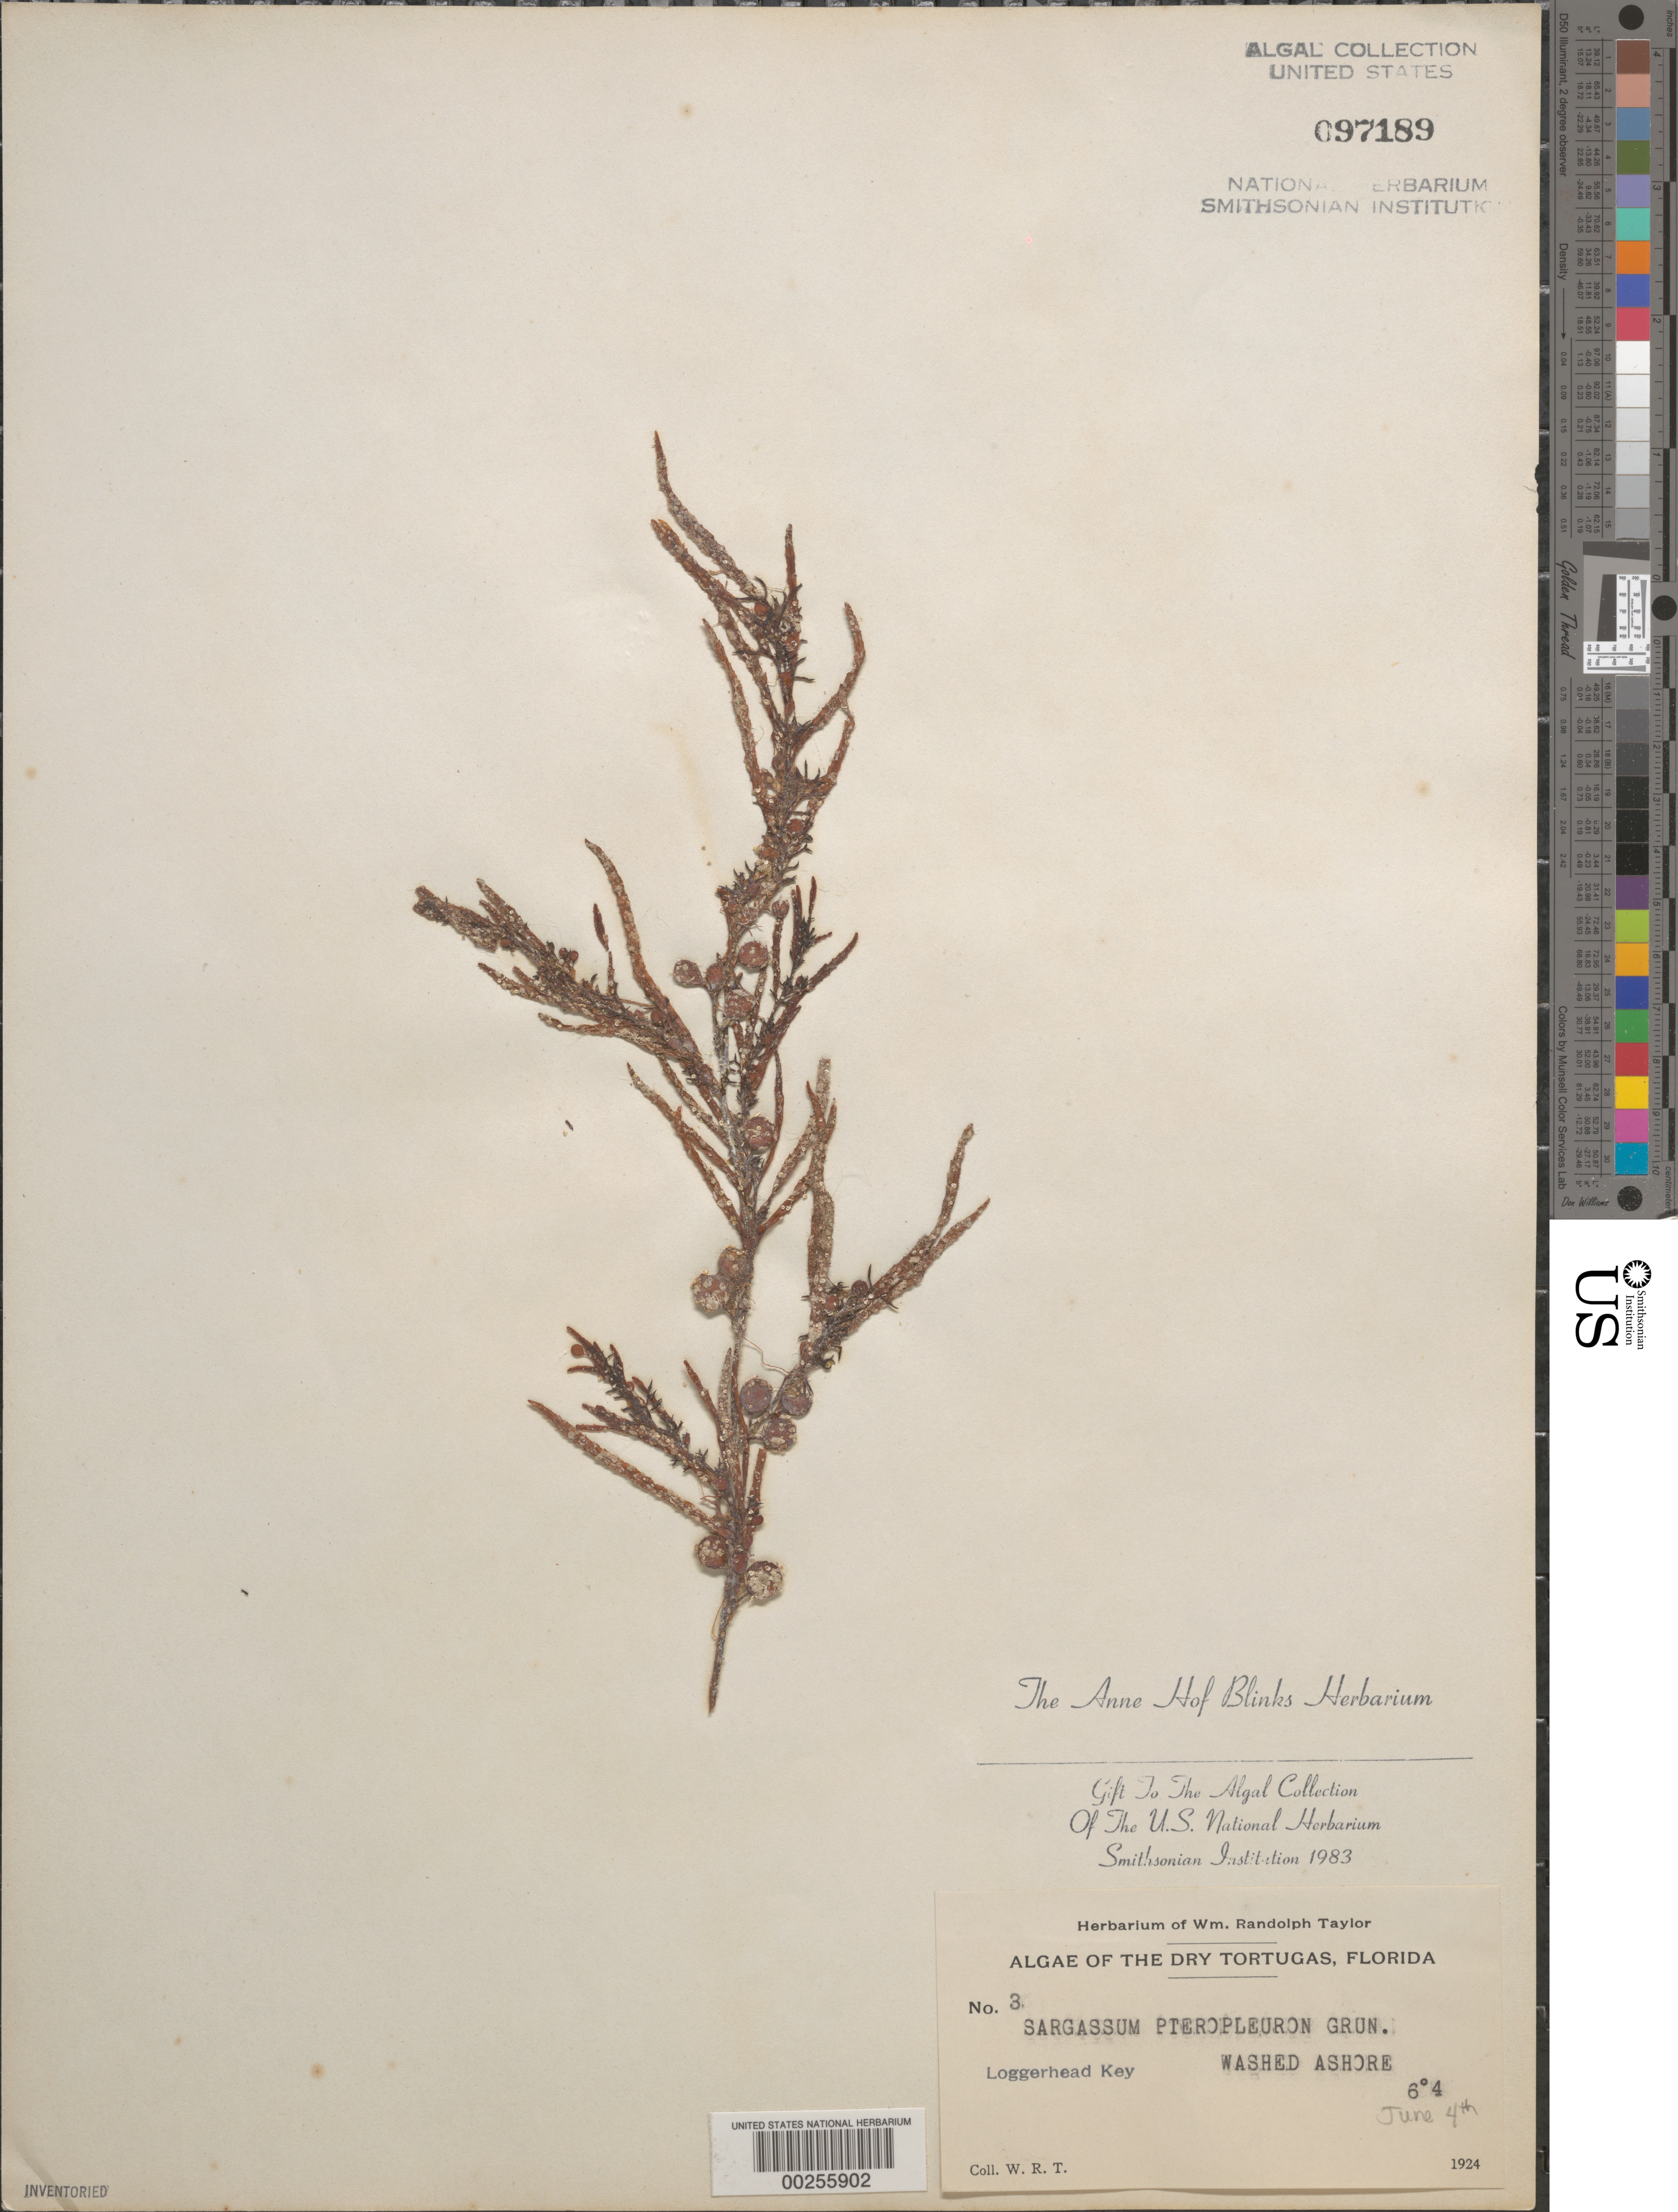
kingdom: Chromista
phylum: Ochrophyta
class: Phaeophyceae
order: Fucales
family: Sargassaceae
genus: Sargassum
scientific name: Sargassum pteropleuron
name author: Grunow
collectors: W. R. Taylor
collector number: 3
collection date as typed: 04 Jun 1924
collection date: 1924-06-04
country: United States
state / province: Florida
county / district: Monroe County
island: Loggerhead Key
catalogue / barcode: US 97189